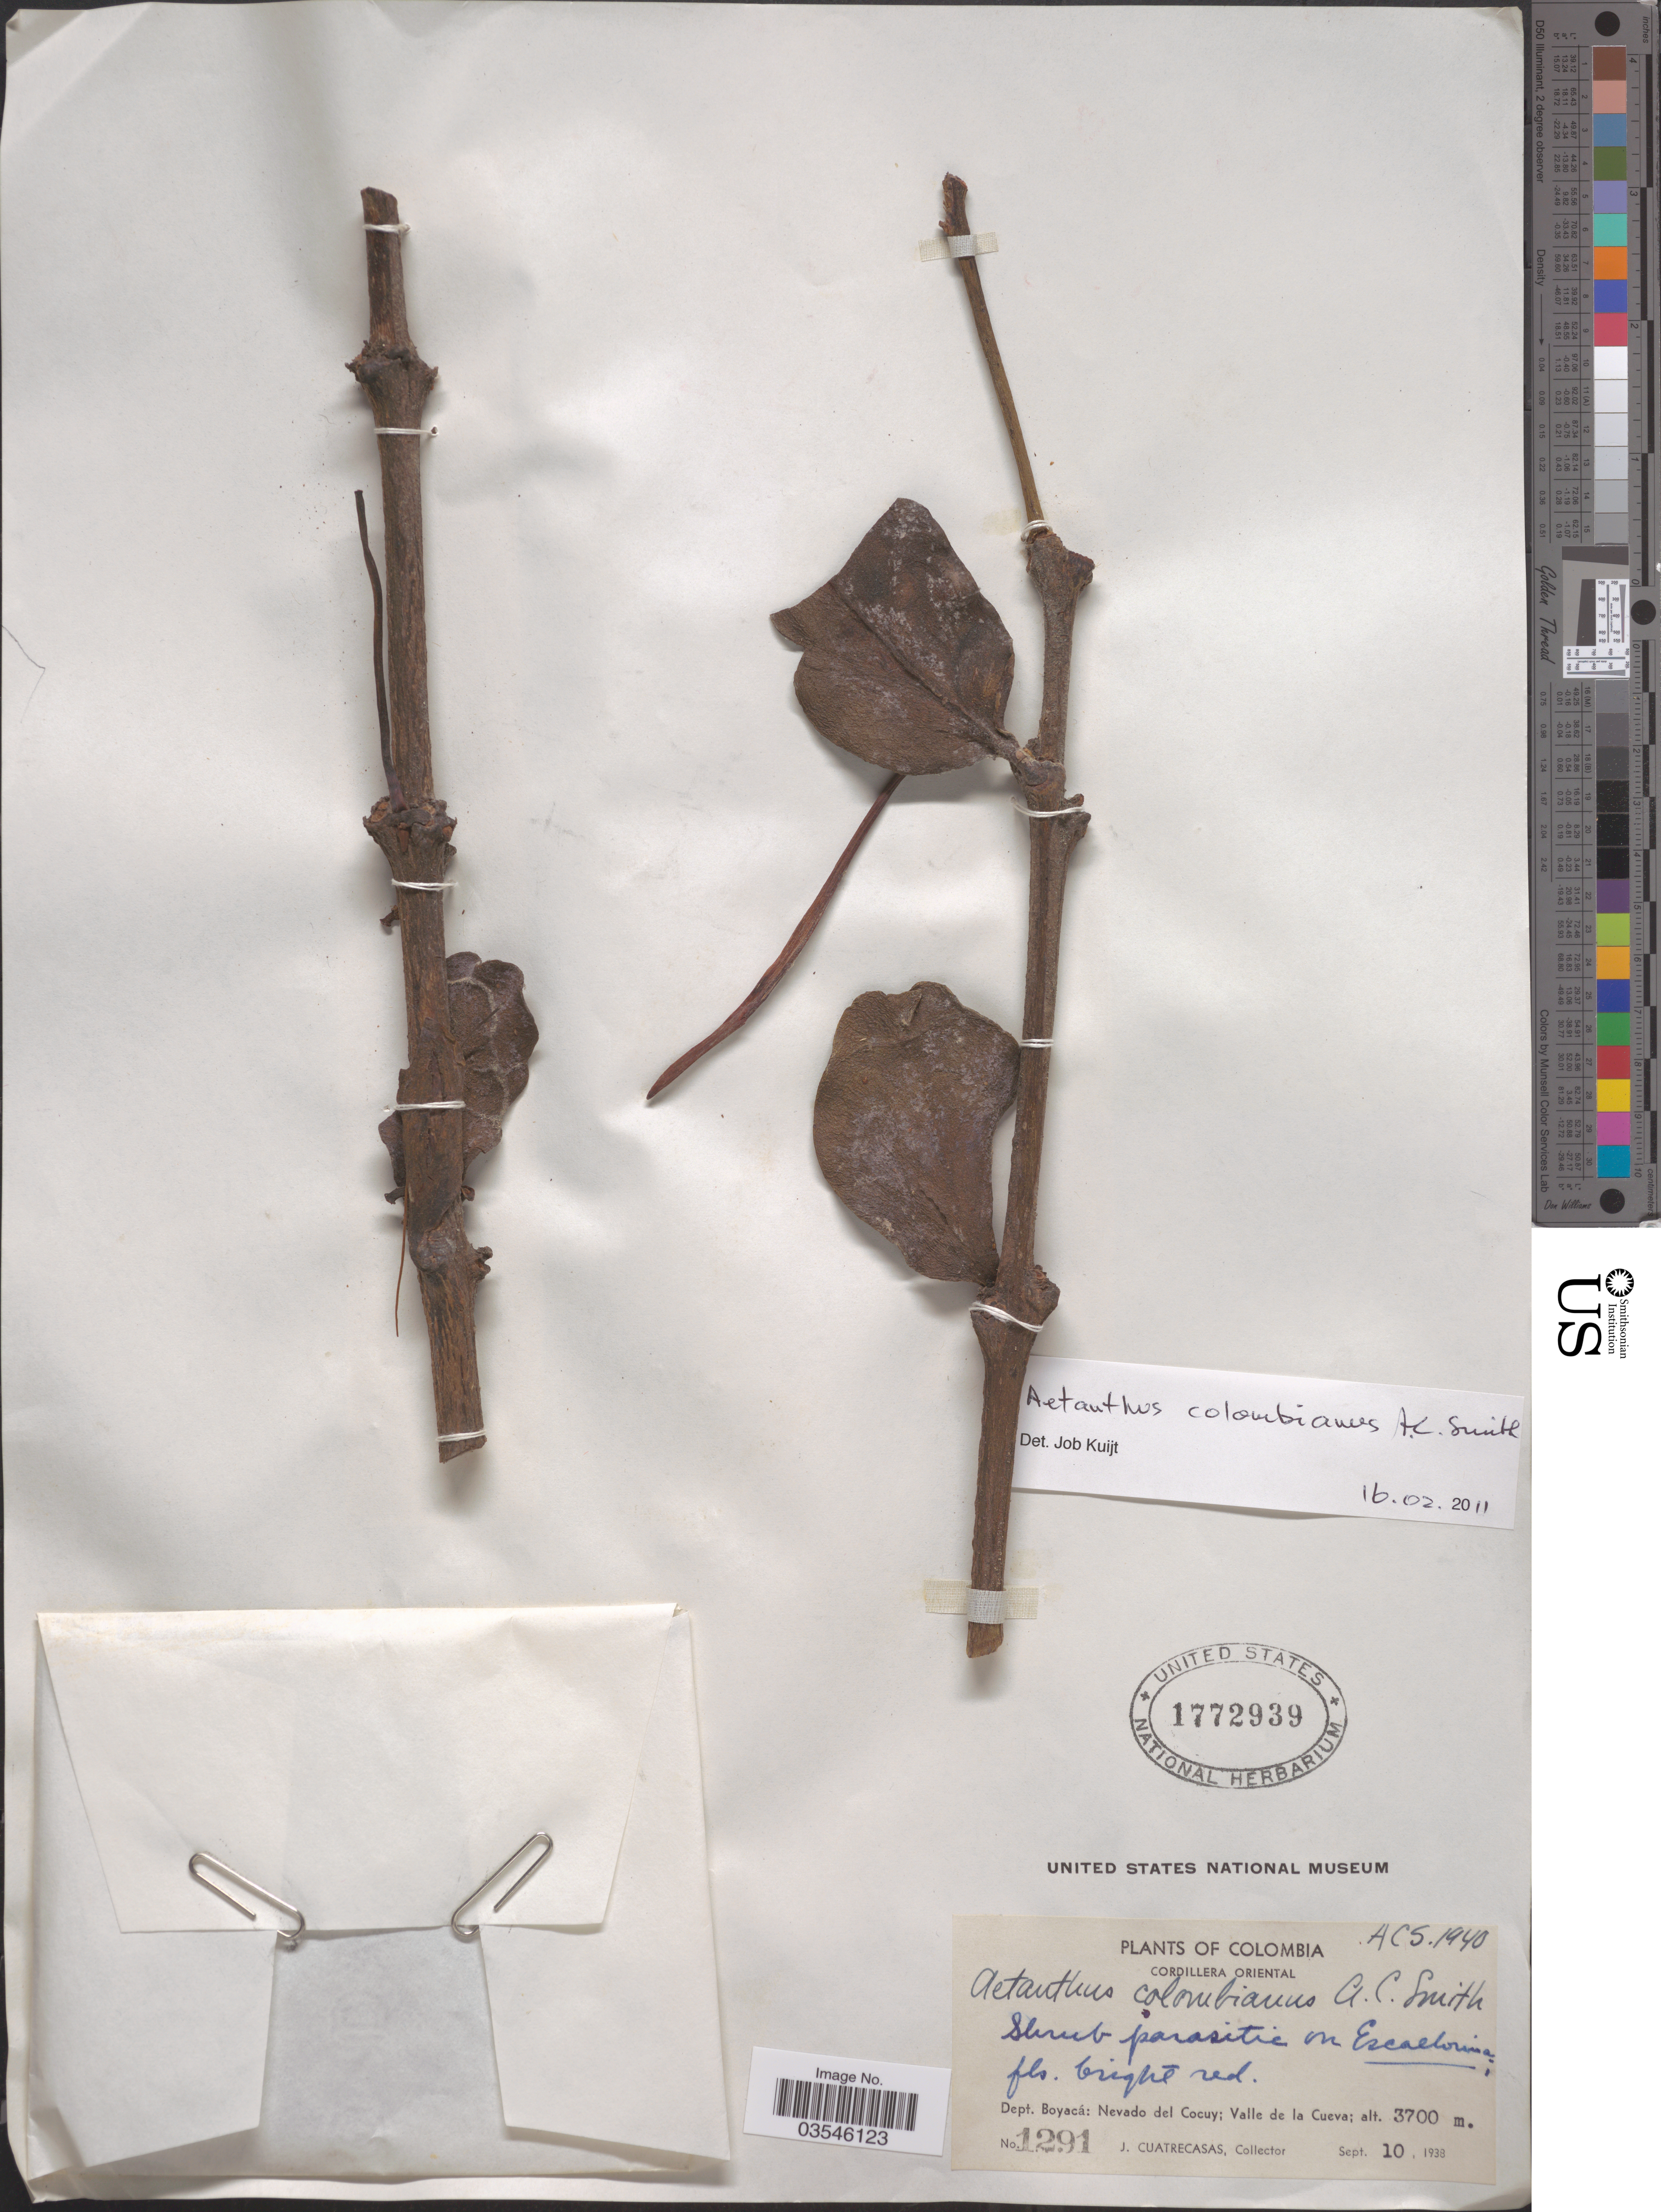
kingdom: Plantae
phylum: Tracheophyta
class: Magnoliopsida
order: Santalales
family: Loranthaceae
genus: Aetanthus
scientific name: Aetanthus colombianus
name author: A.C. Sm.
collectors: J. Cuatrecasas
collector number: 1291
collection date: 1938-09-10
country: Colombia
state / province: Boyacá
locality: Cordillera Oriental. Dept. Boyacá: Nevado del Cocuy; Valle de la Cueva.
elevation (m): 3700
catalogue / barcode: US 1772939